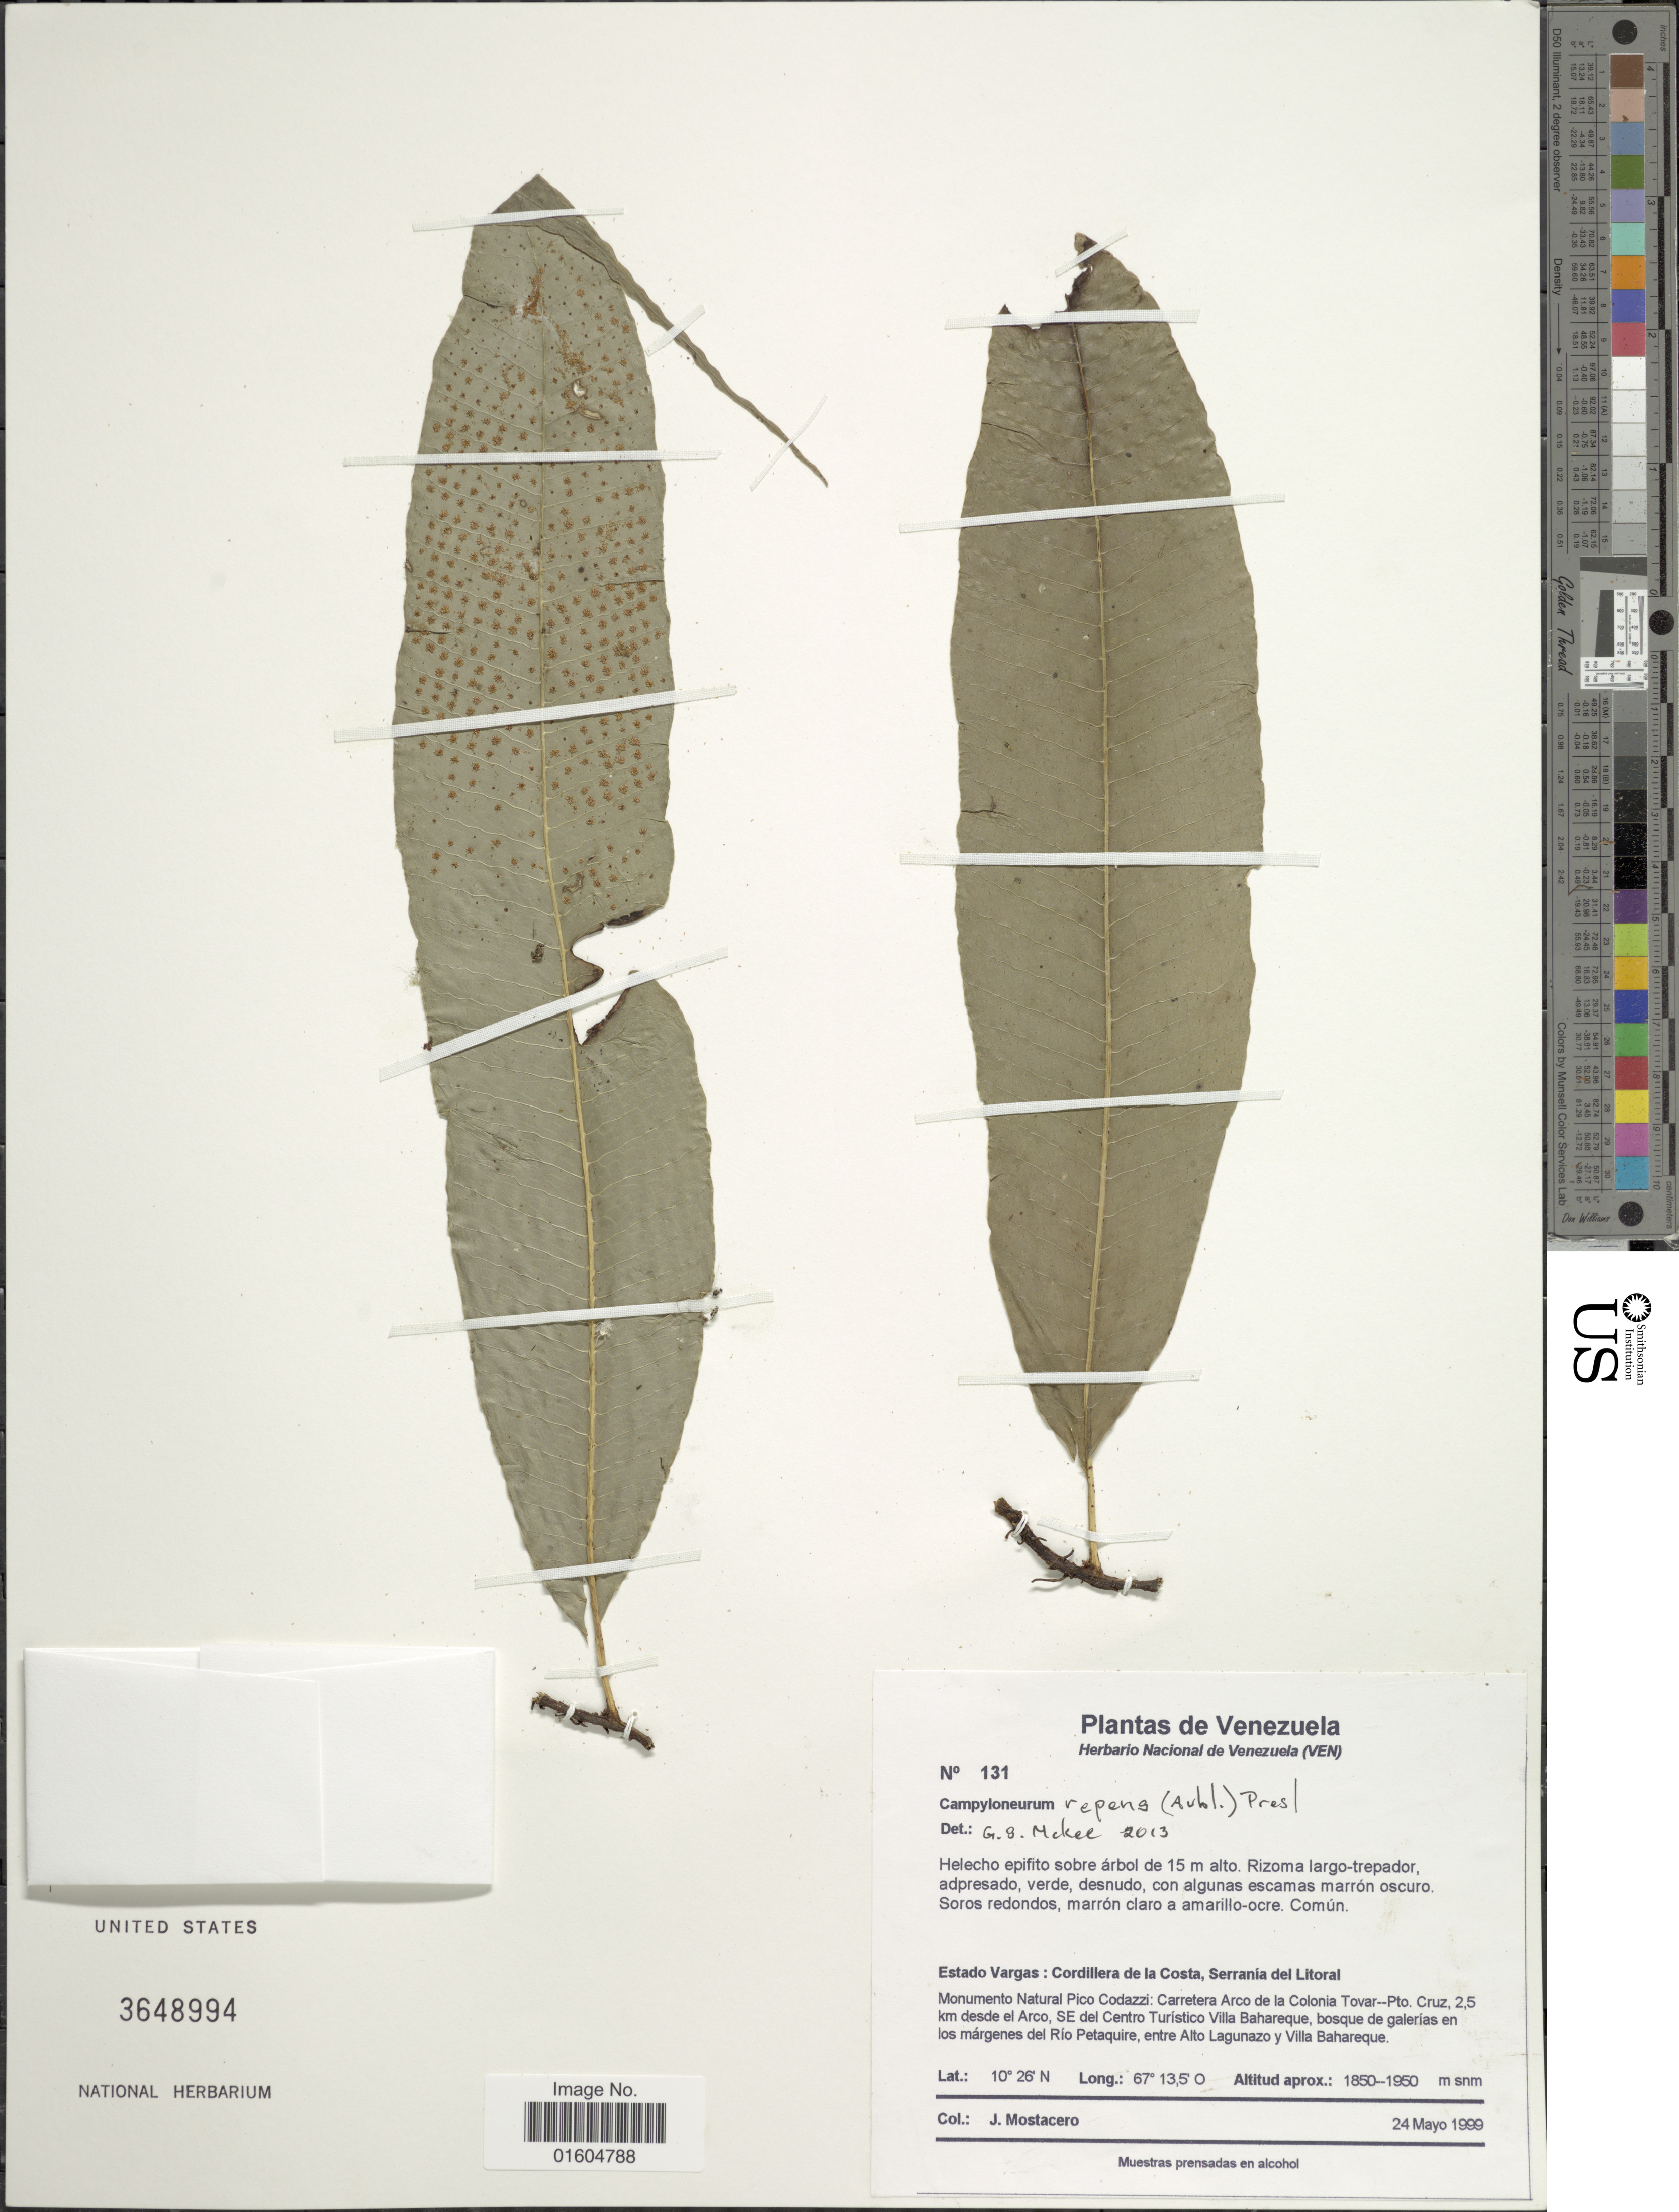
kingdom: Plantae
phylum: Tracheophyta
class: Polypodiopsida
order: Polypodiales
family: Polypodiaceae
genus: Campyloneurum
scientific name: Campyloneurum repens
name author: (Aubl.) C. Presl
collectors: J. Mostacero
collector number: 131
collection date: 1999-05-24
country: Venezuela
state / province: Vargas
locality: Venezuela. Estado Vargas: Cordillera de la Costa, Serrania del Litoral. Monumento Natural Pico Codazzi: Carretera Arco de la Colonia Tovar--Pto. Cruz, 2,5 km desde el Arco, SE del Centro Turistico Villa Bahareque, bosque de galerias en los margenes del Rio Petaquire, entre Alto Lagunazo y Villa Bahareque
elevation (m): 1850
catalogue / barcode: US 3648994